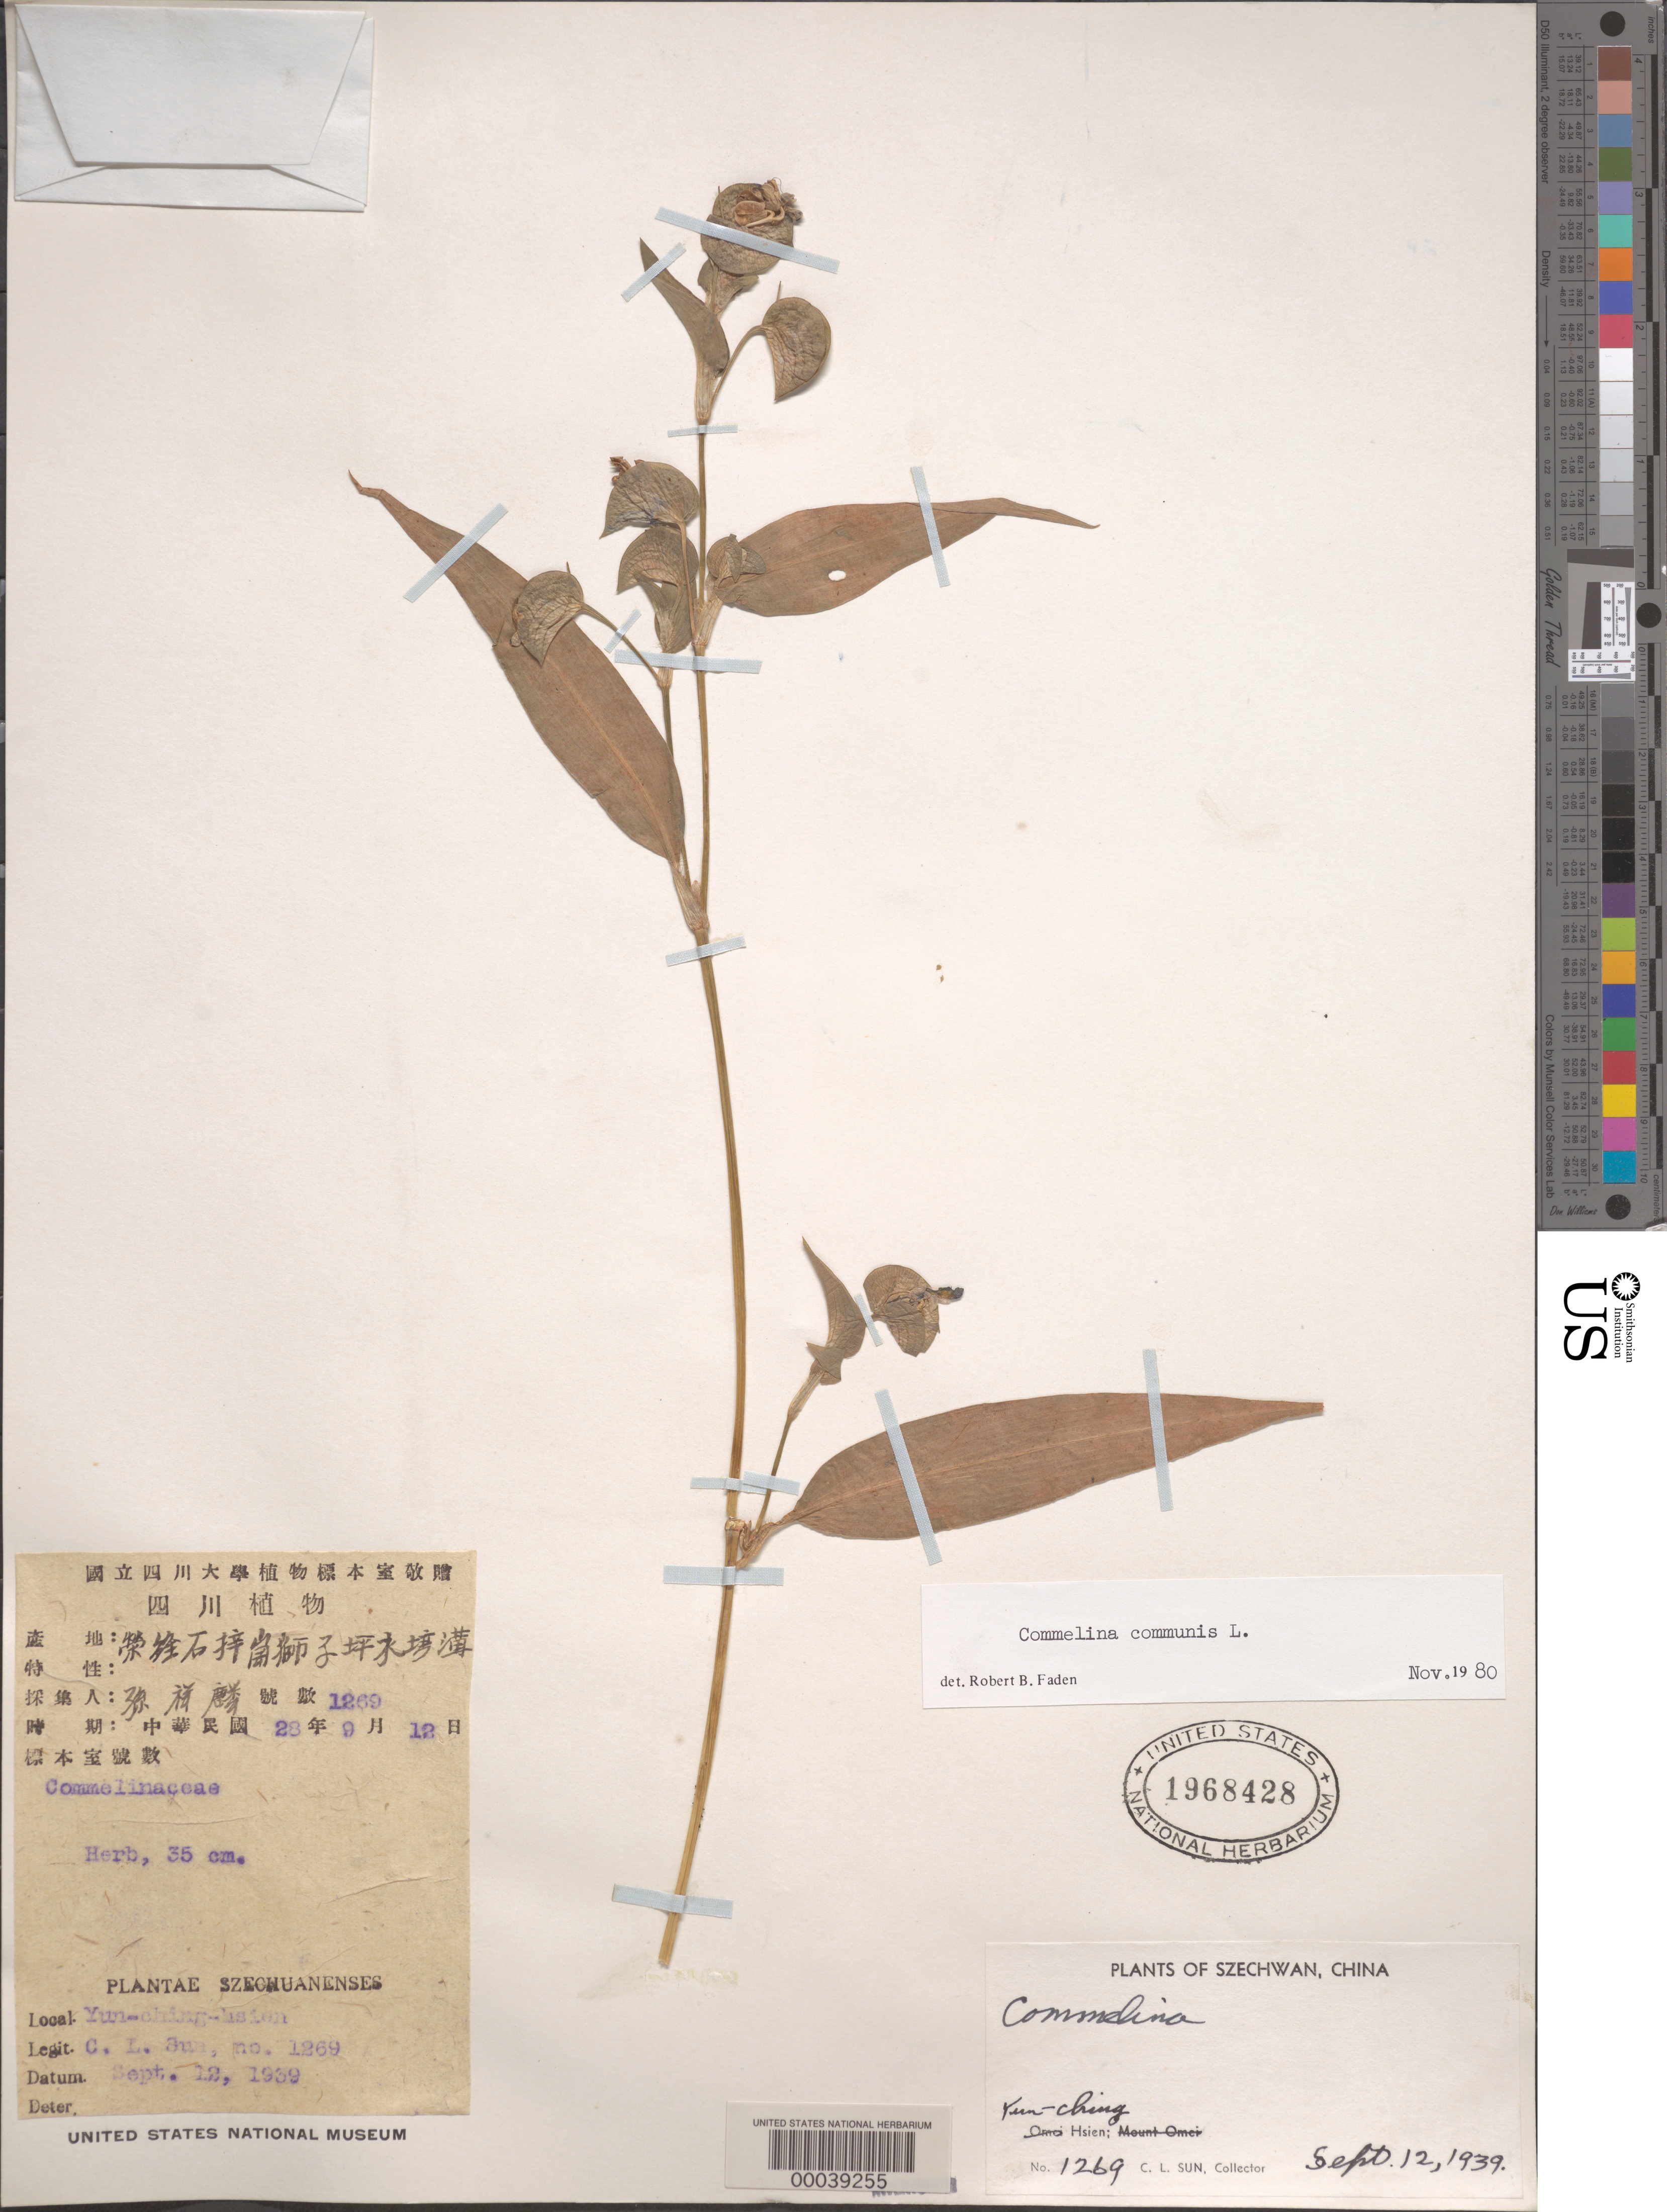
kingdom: Plantae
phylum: Tracheophyta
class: Liliopsida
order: Commelinales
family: Commelinaceae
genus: Commelina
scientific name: Commelina communis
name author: L.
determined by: Faden, Robert B., (US), Smithsonian Institution - National Museum of Natural History (UNITED STATES)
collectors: C. Sun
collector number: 1269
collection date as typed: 12 Sep 1939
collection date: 1939-09-12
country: China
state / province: Sichuan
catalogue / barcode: US 1968428